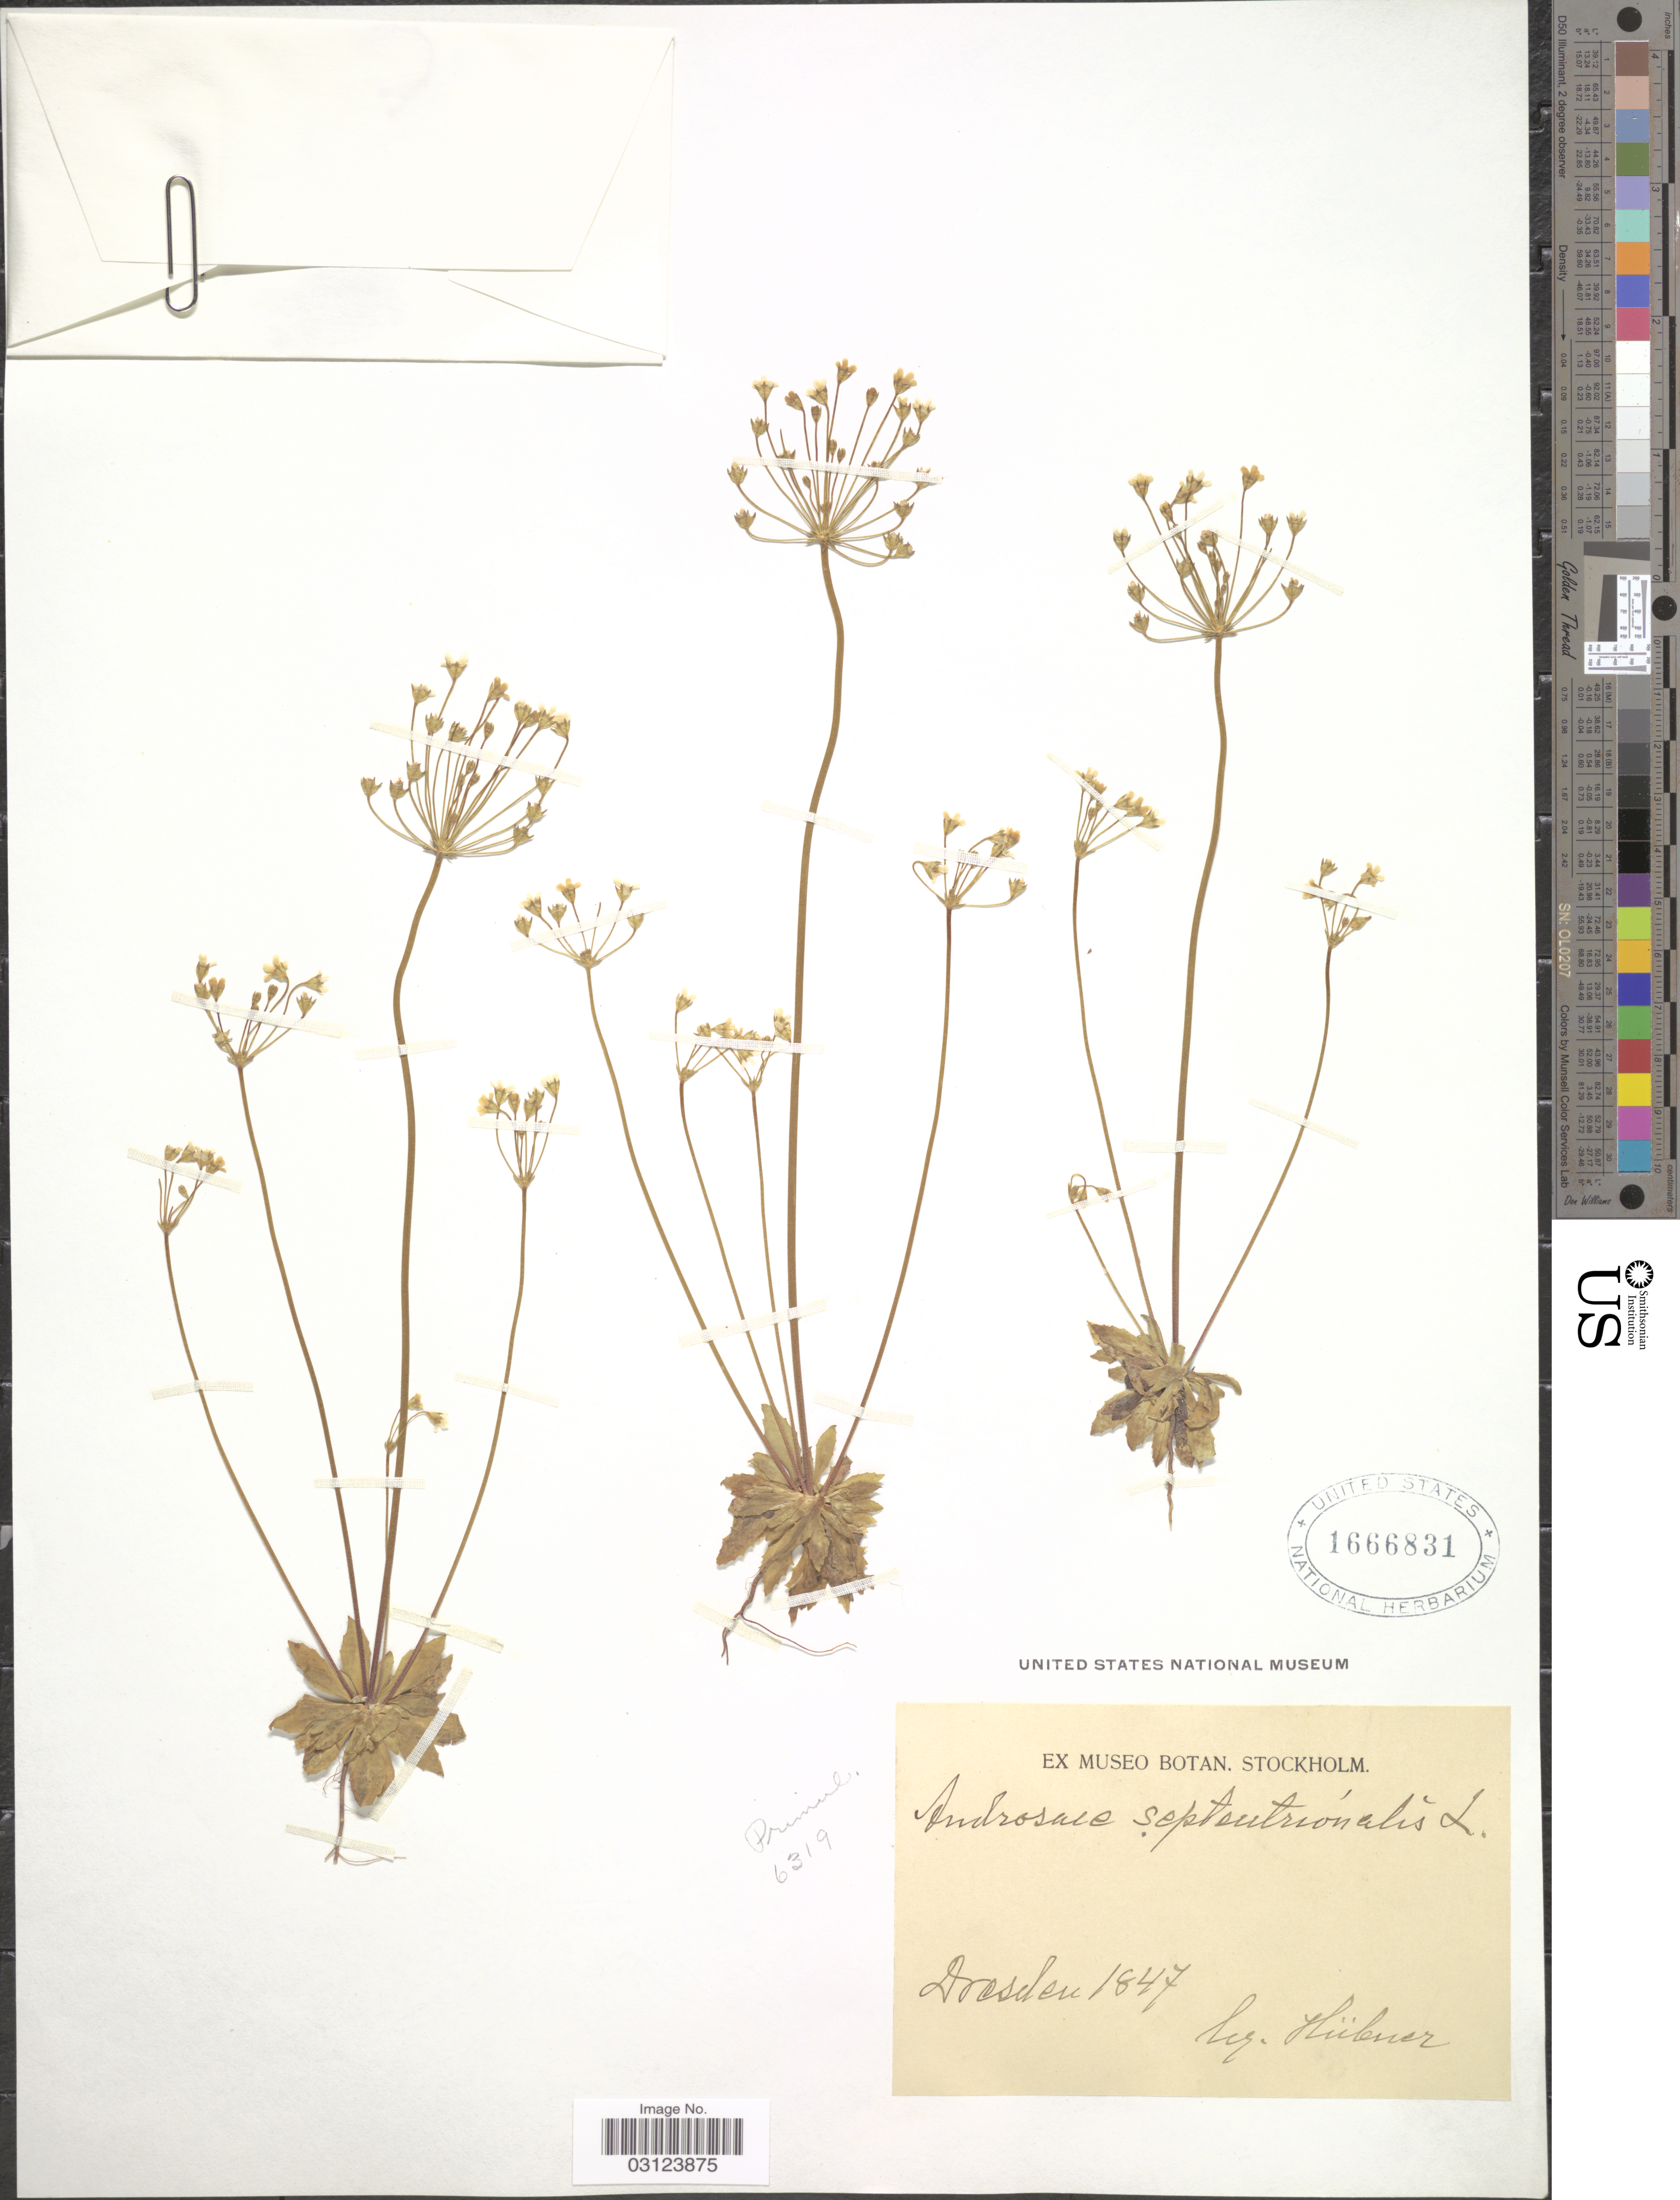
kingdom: Plantae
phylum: Tracheophyta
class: Magnoliopsida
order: Ericales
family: Primulaceae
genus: Androsace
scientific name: Androsace septentrionalis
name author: L.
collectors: -- Hübner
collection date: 1847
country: Germany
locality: Dresden.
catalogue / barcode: US 1666831